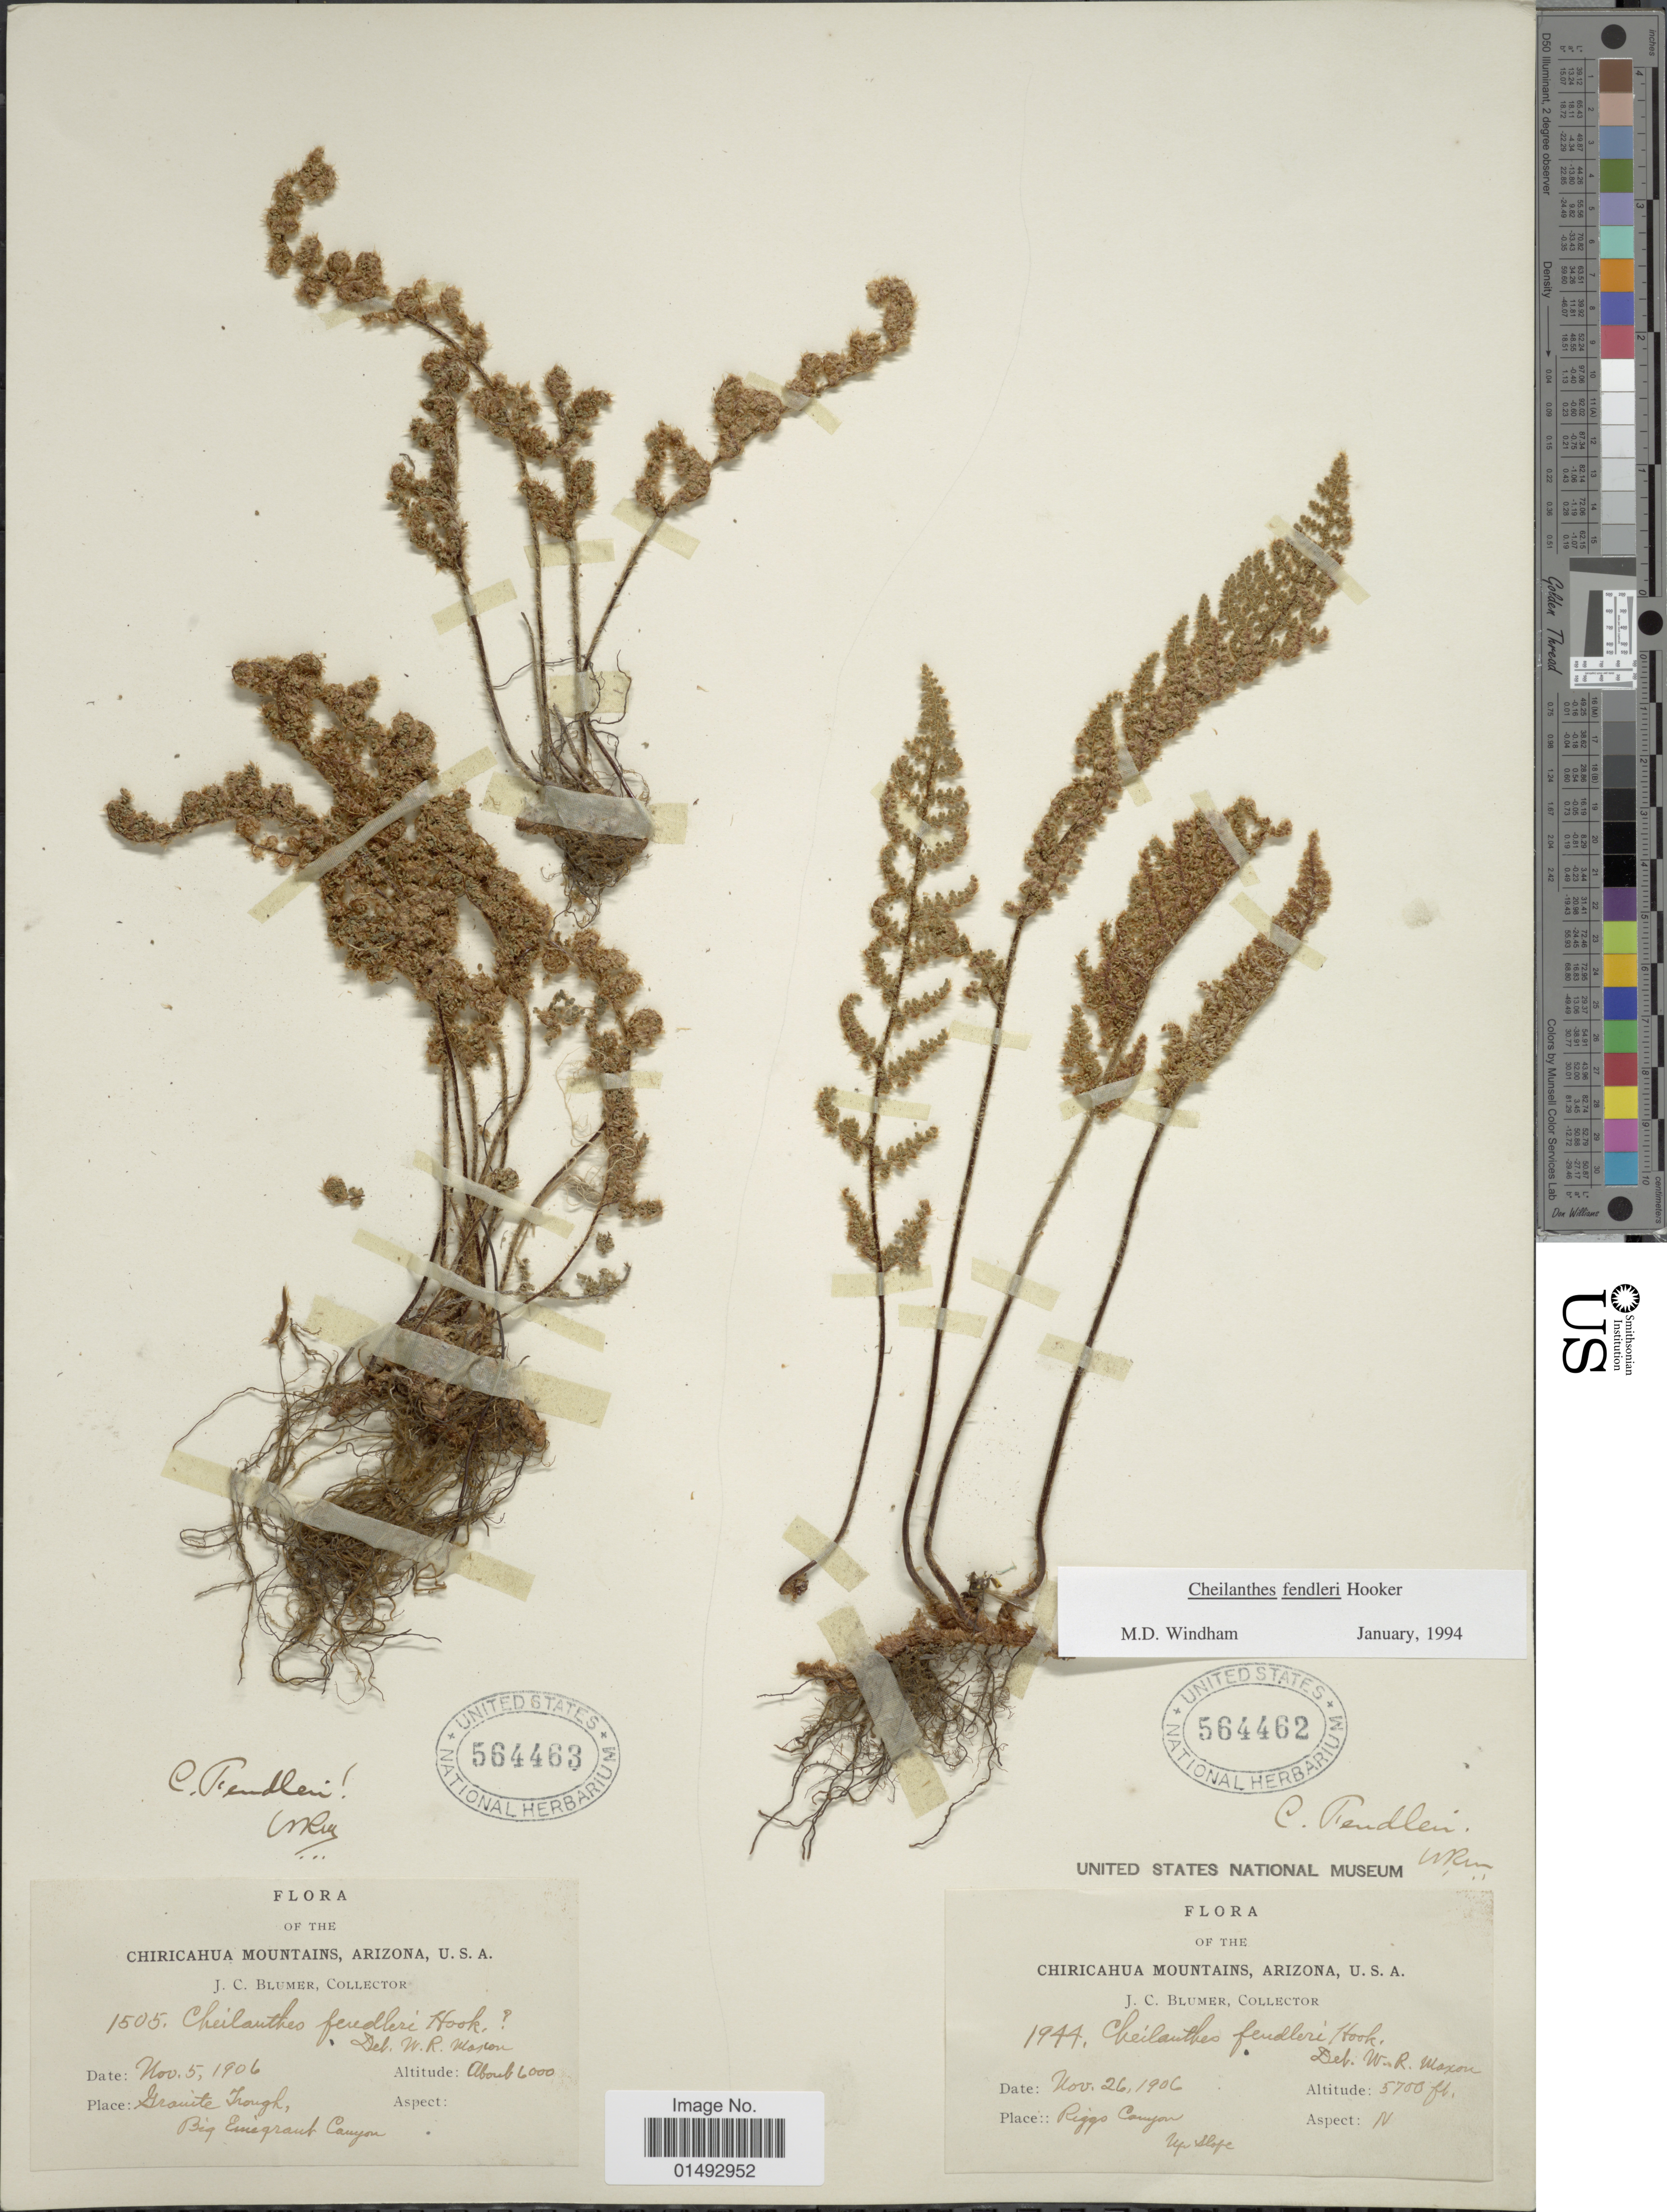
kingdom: Plantae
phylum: Tracheophyta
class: Polypodiopsida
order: Polypodiales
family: Pteridaceae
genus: Myriopteris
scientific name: Myriopteris fendleri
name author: (Hook.) E. Fourn.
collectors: J. C. Blumer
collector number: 1904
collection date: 1906-11-26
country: United States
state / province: Arizona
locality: Chiricahua Mountains, Riggs Cayon Up slope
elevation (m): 1737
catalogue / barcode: US 564462-2